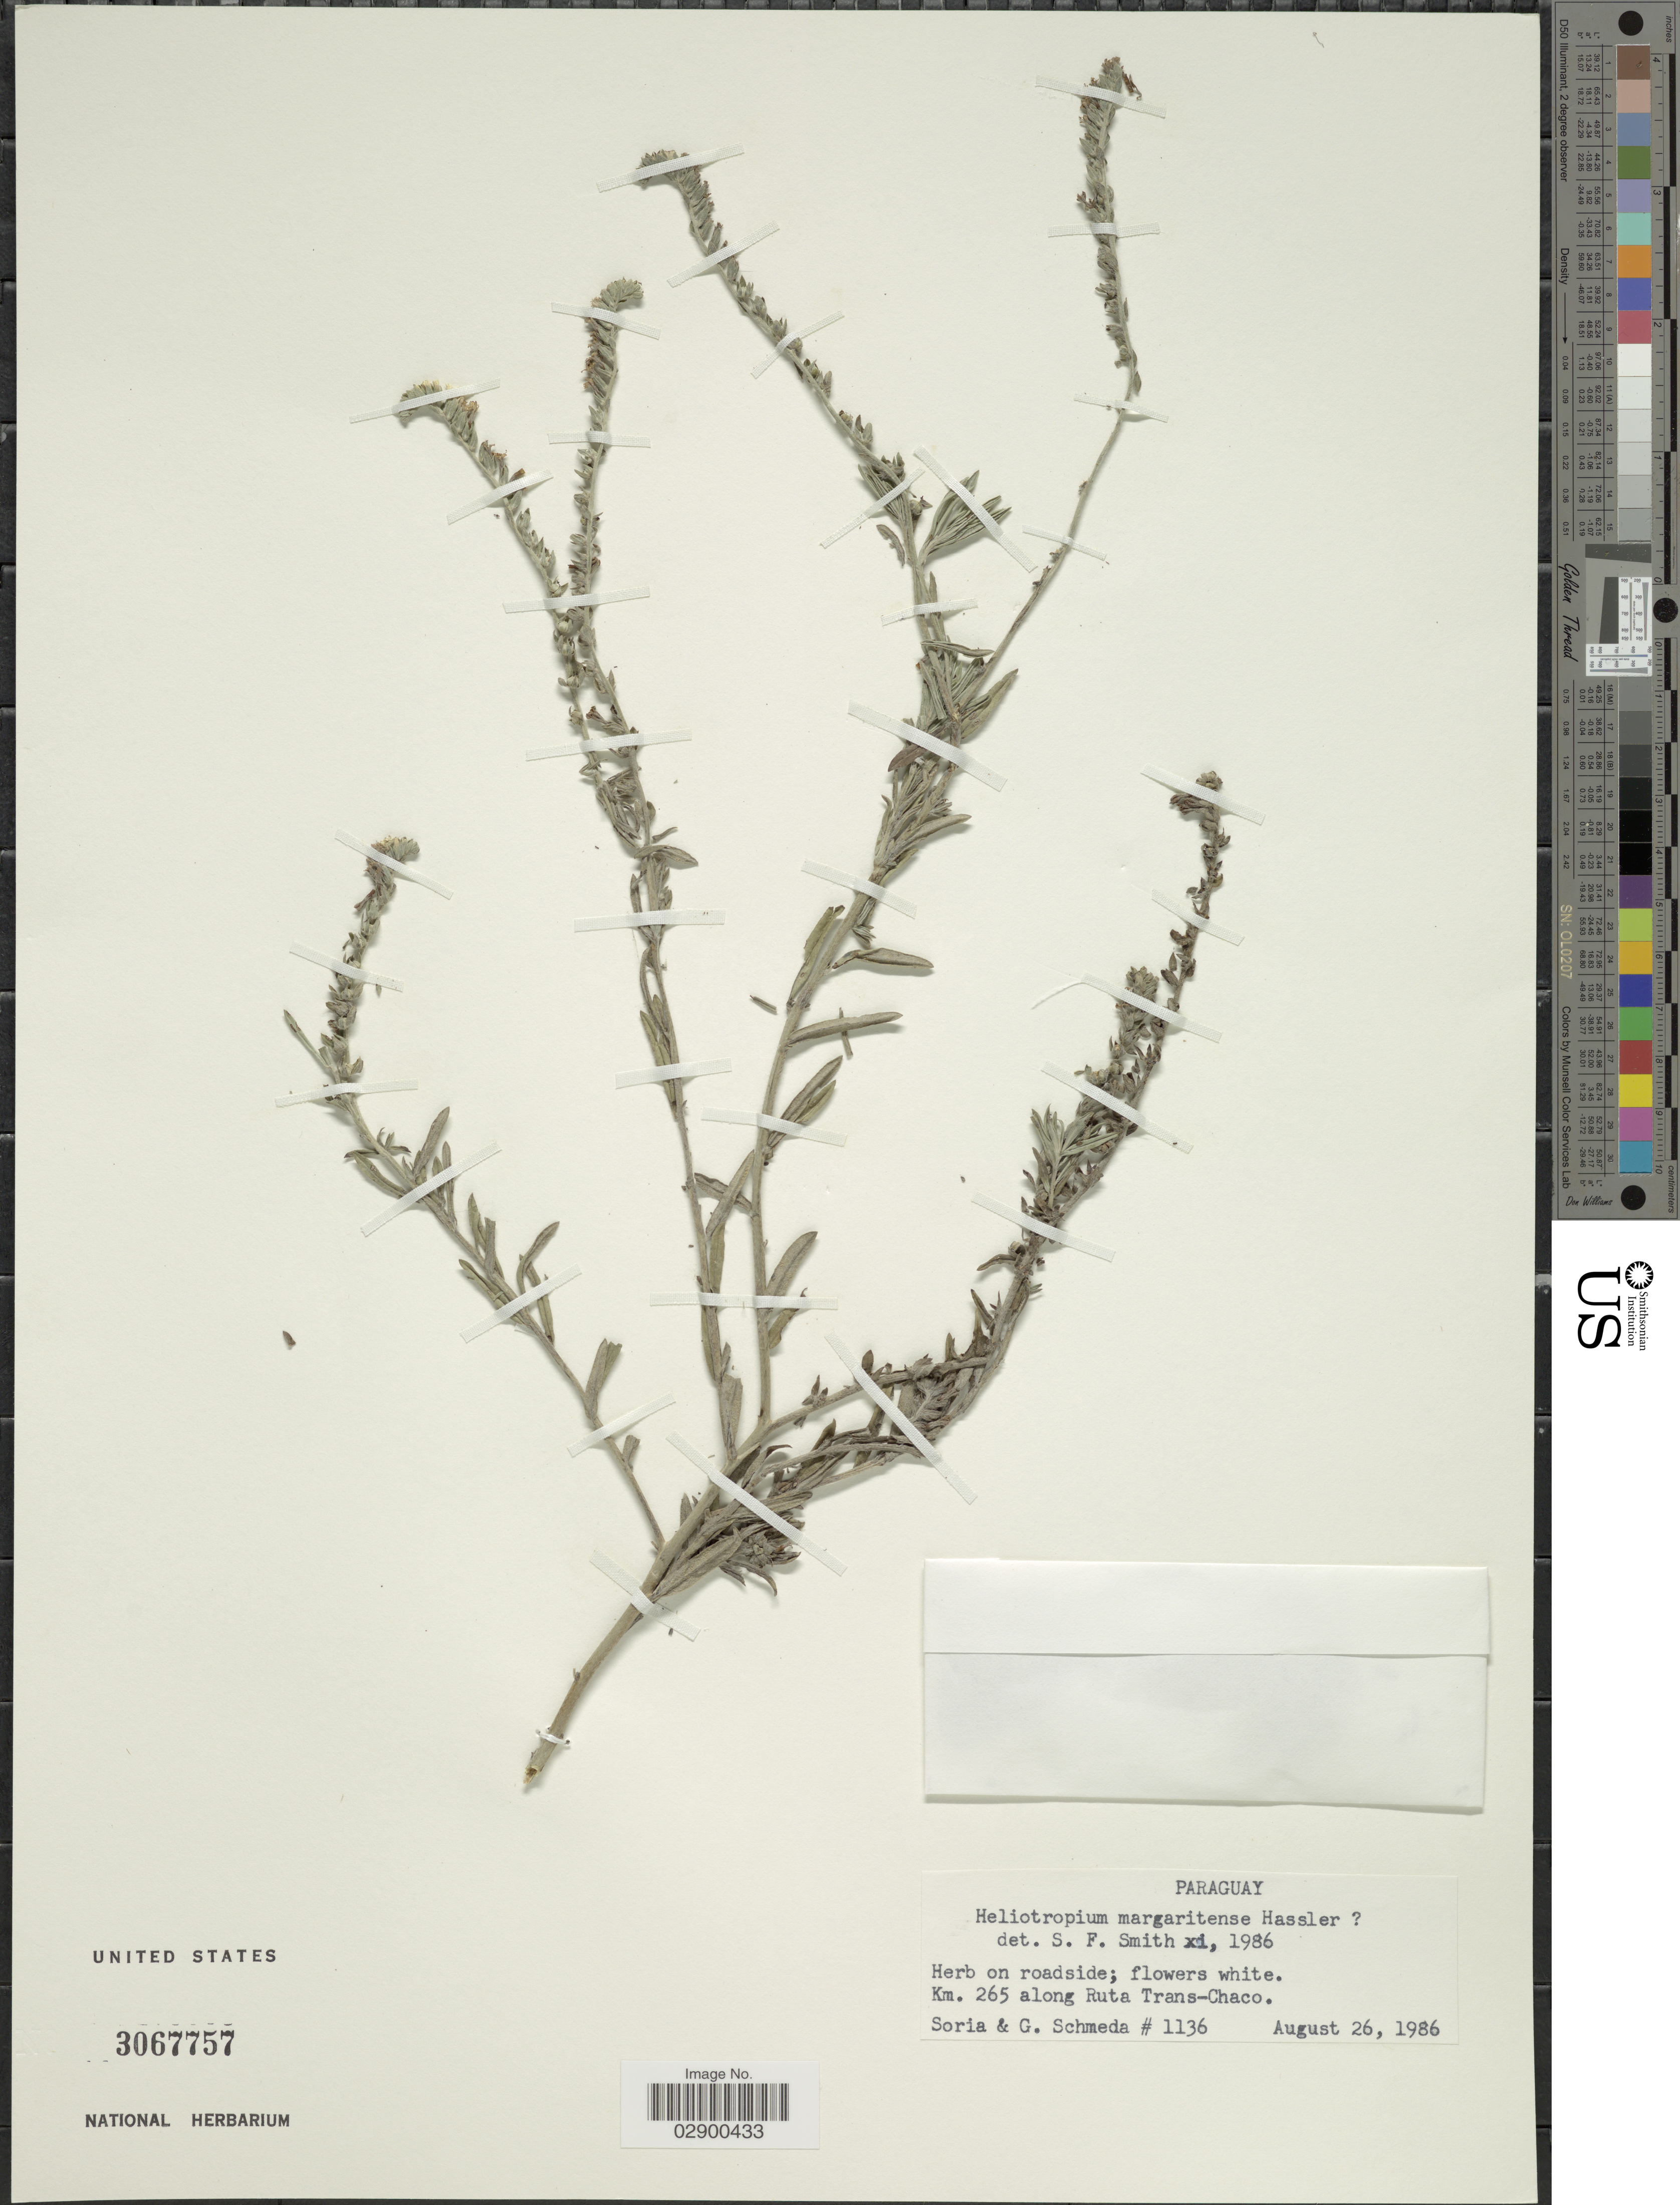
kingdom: Plantae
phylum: Tracheophyta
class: Magnoliopsida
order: Boraginales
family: Heliotropiaceae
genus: Heliotropium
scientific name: Heliotropium margaritense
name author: Hassl. ex I.M. Johnst.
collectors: Soria & G. Schmeda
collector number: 1136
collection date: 1986-08-26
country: Paraguay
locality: Km. 265 along Ruta Trans-Chaco.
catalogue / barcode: US 3067757